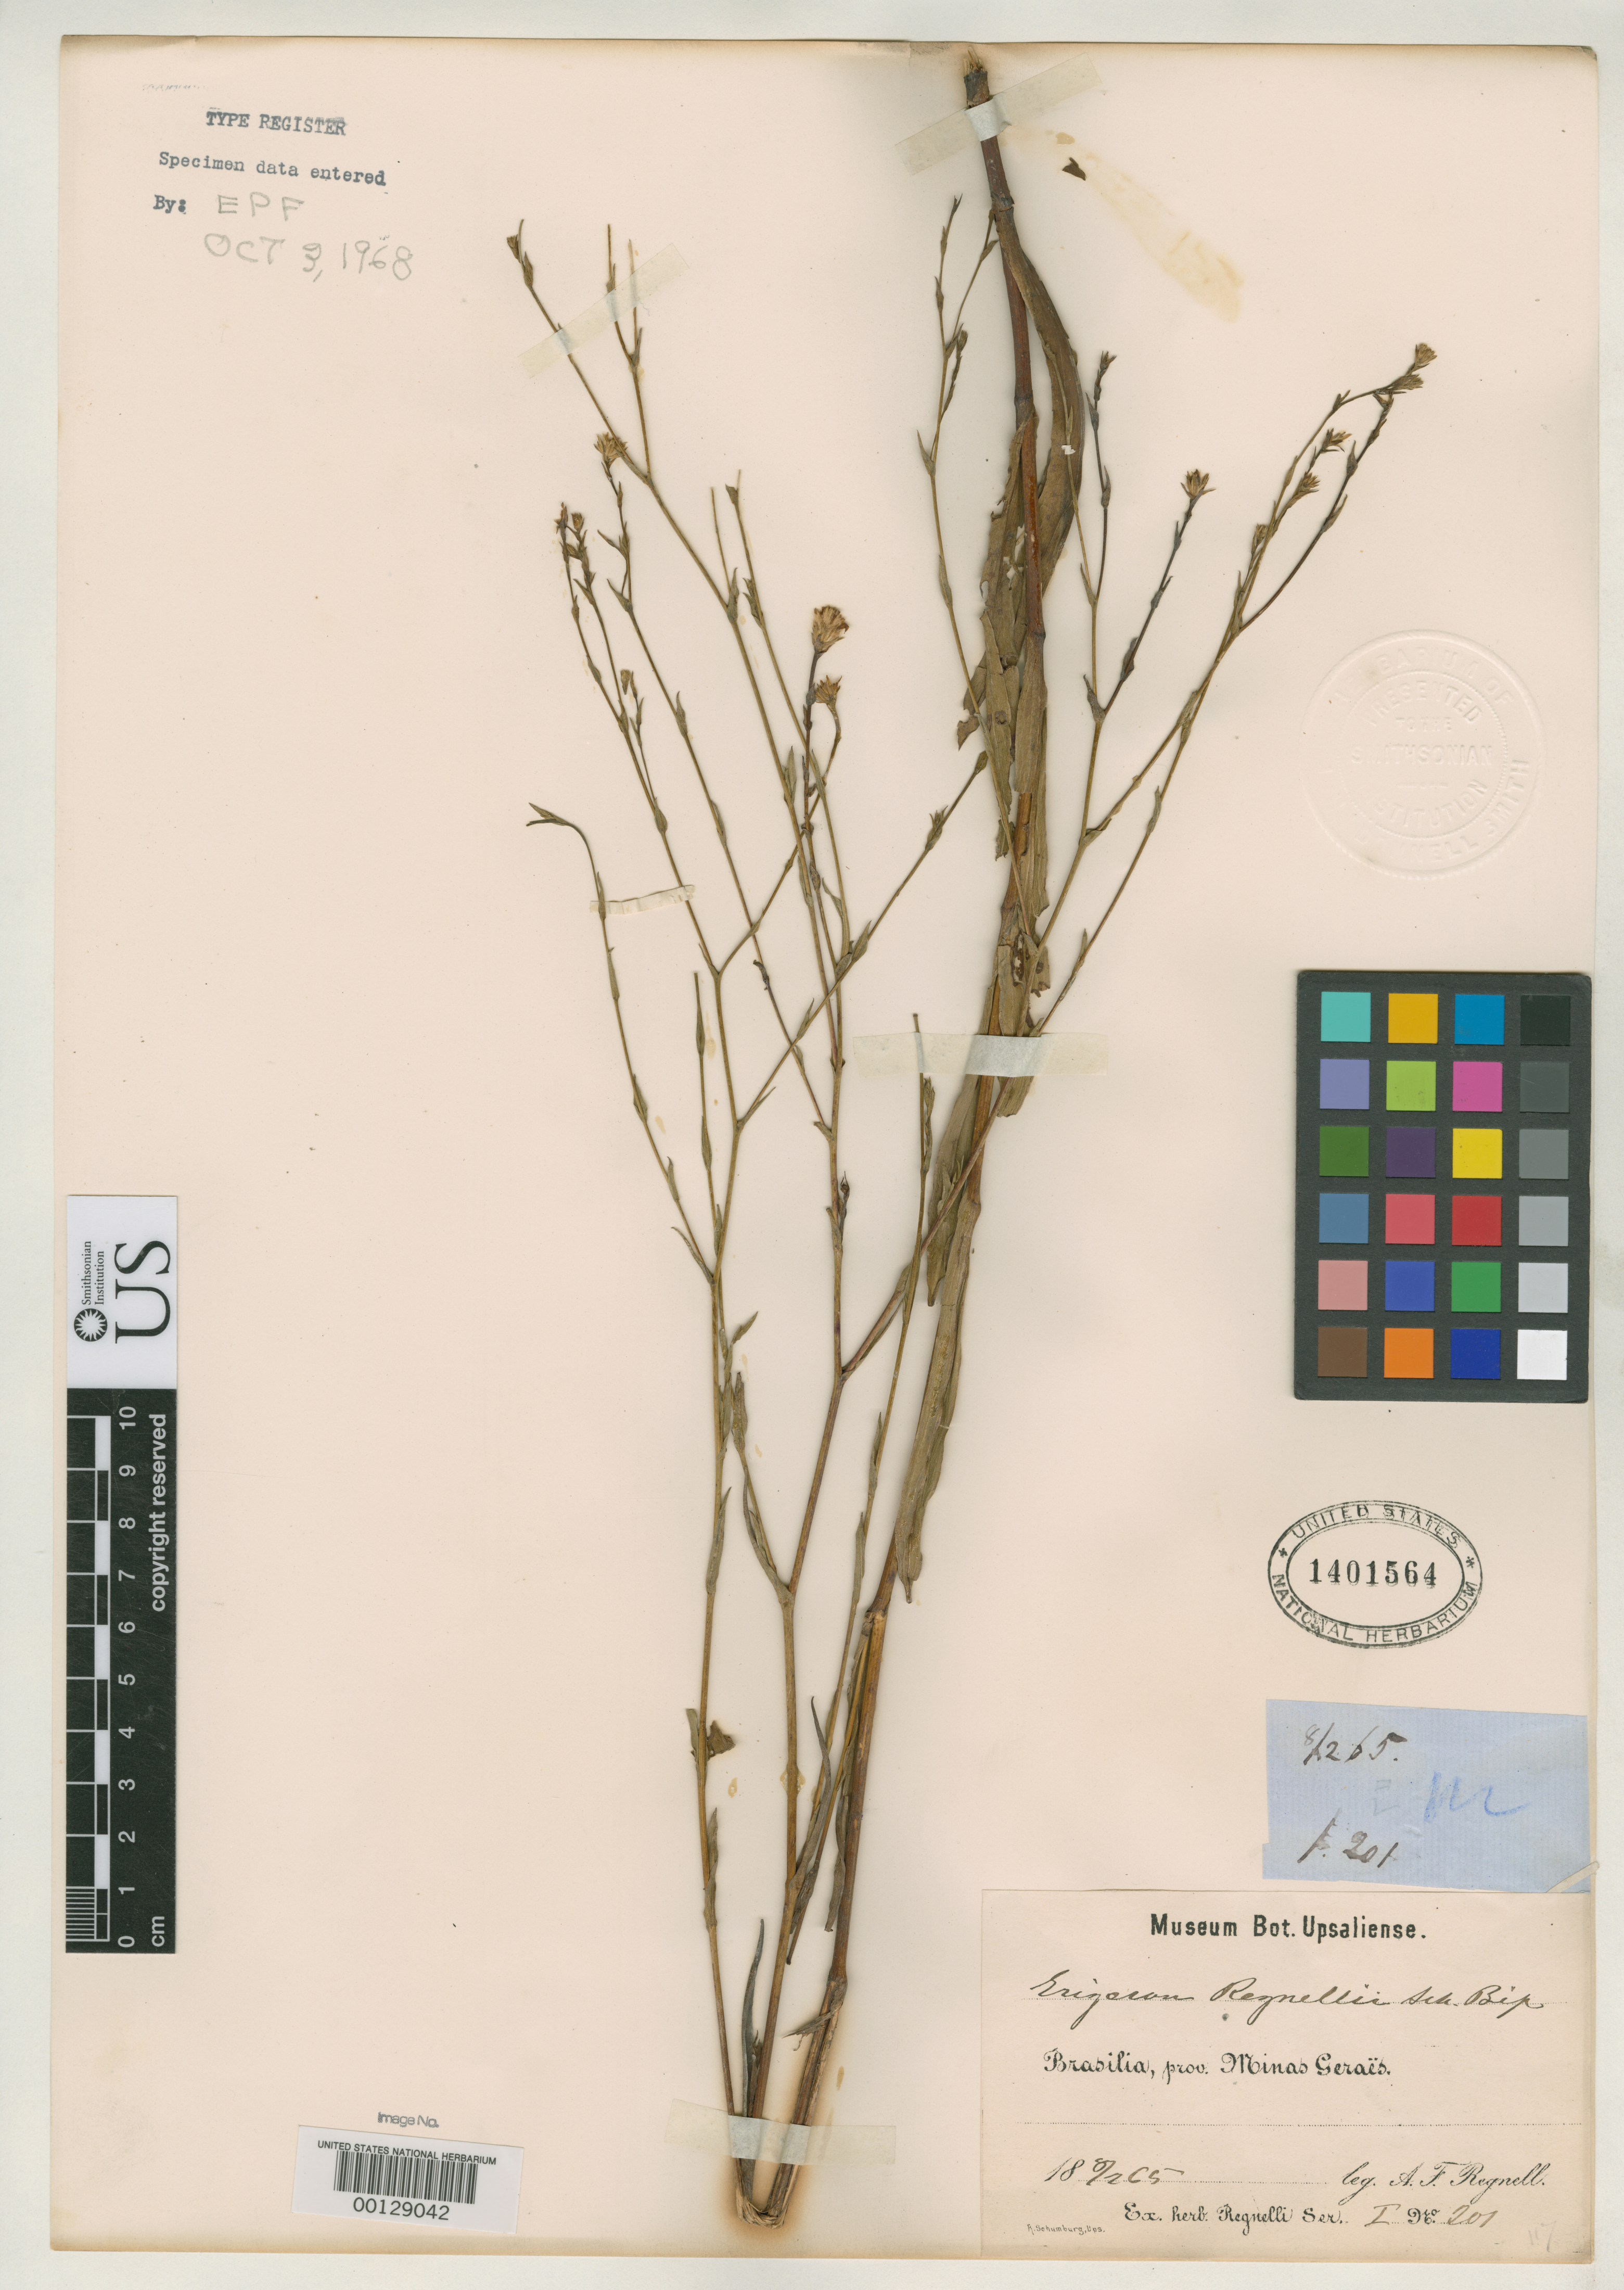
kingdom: Plantae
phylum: Tracheophyta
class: Magnoliopsida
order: Asterales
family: Asteraceae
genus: Erigeron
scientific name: Erigeron regnellii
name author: Sch. Bip.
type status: Type Collection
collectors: A. F. Regnell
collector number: I 201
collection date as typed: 08 Feb 1865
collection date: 1865-02-08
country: Brazil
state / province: Minas Gerais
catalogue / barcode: US 1401564